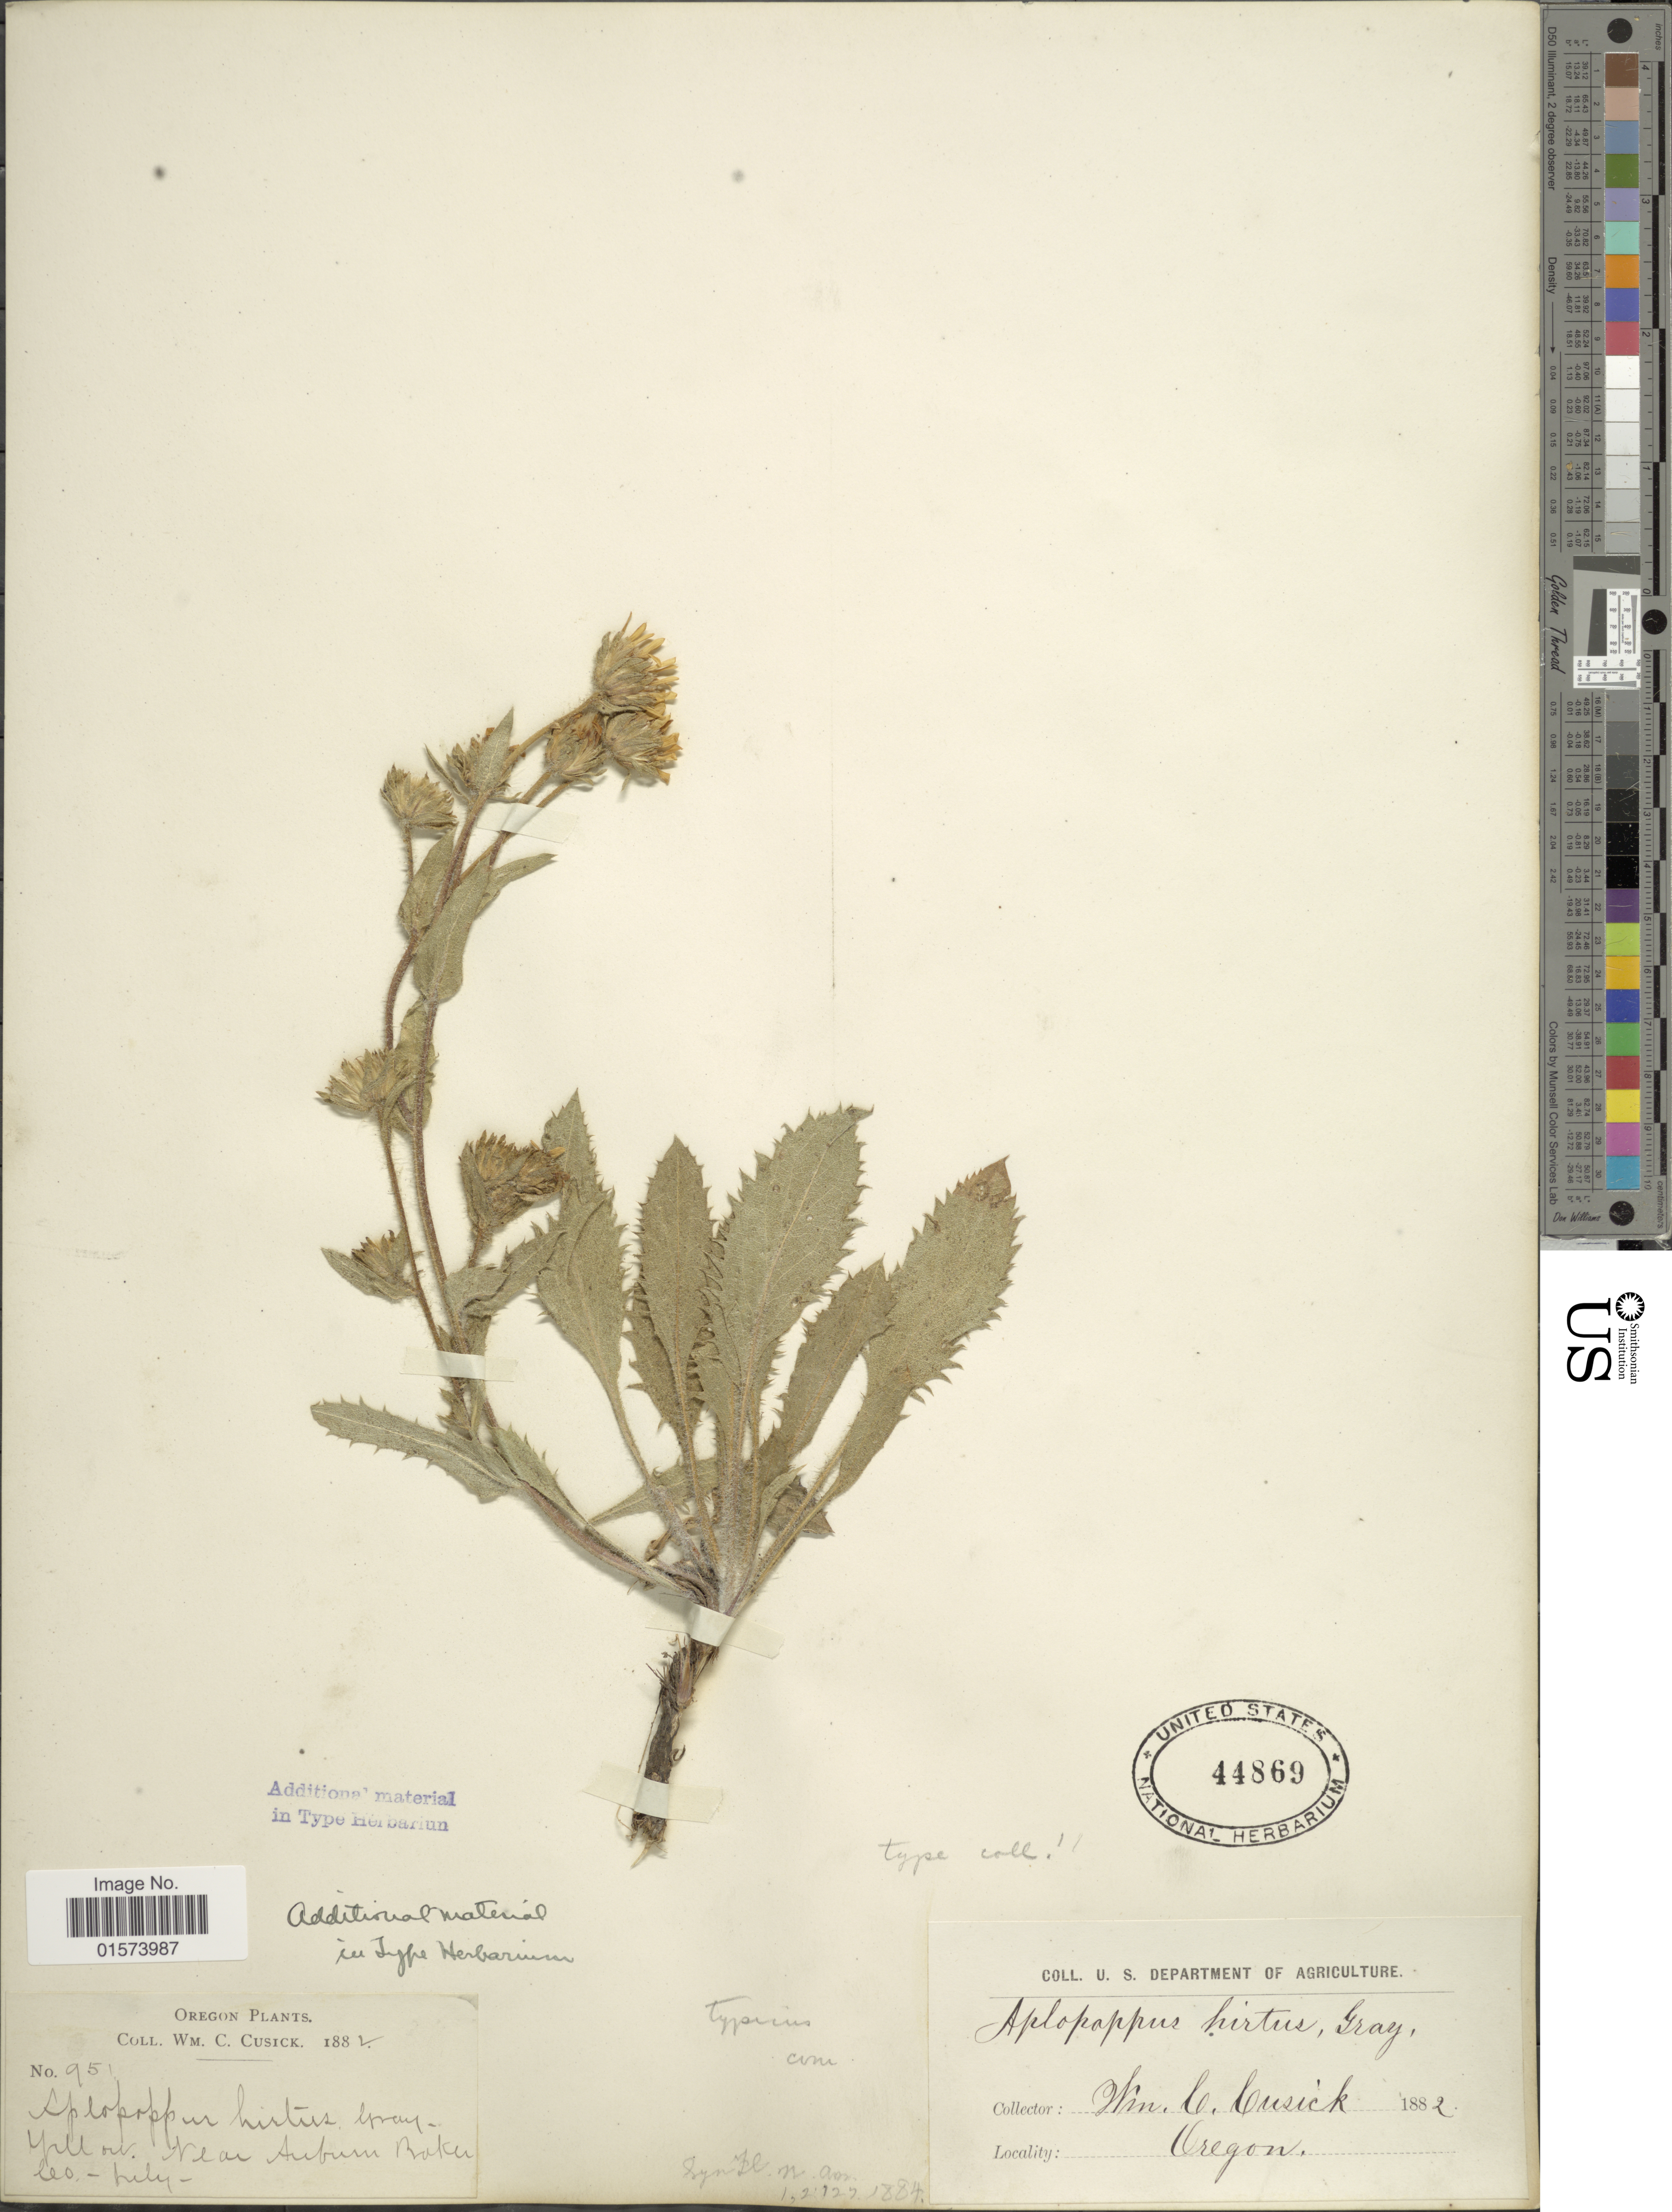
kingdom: Plantae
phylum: Tracheophyta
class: Magnoliopsida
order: Asterales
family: Asteraceae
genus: Pyrrocoma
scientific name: Pyrrocoma hirta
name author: (A. Gray) Greene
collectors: W. C. Cusick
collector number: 951*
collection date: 1882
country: United States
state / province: Oregon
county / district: Baker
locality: Near Auburn, Baker Co.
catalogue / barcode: US 44869